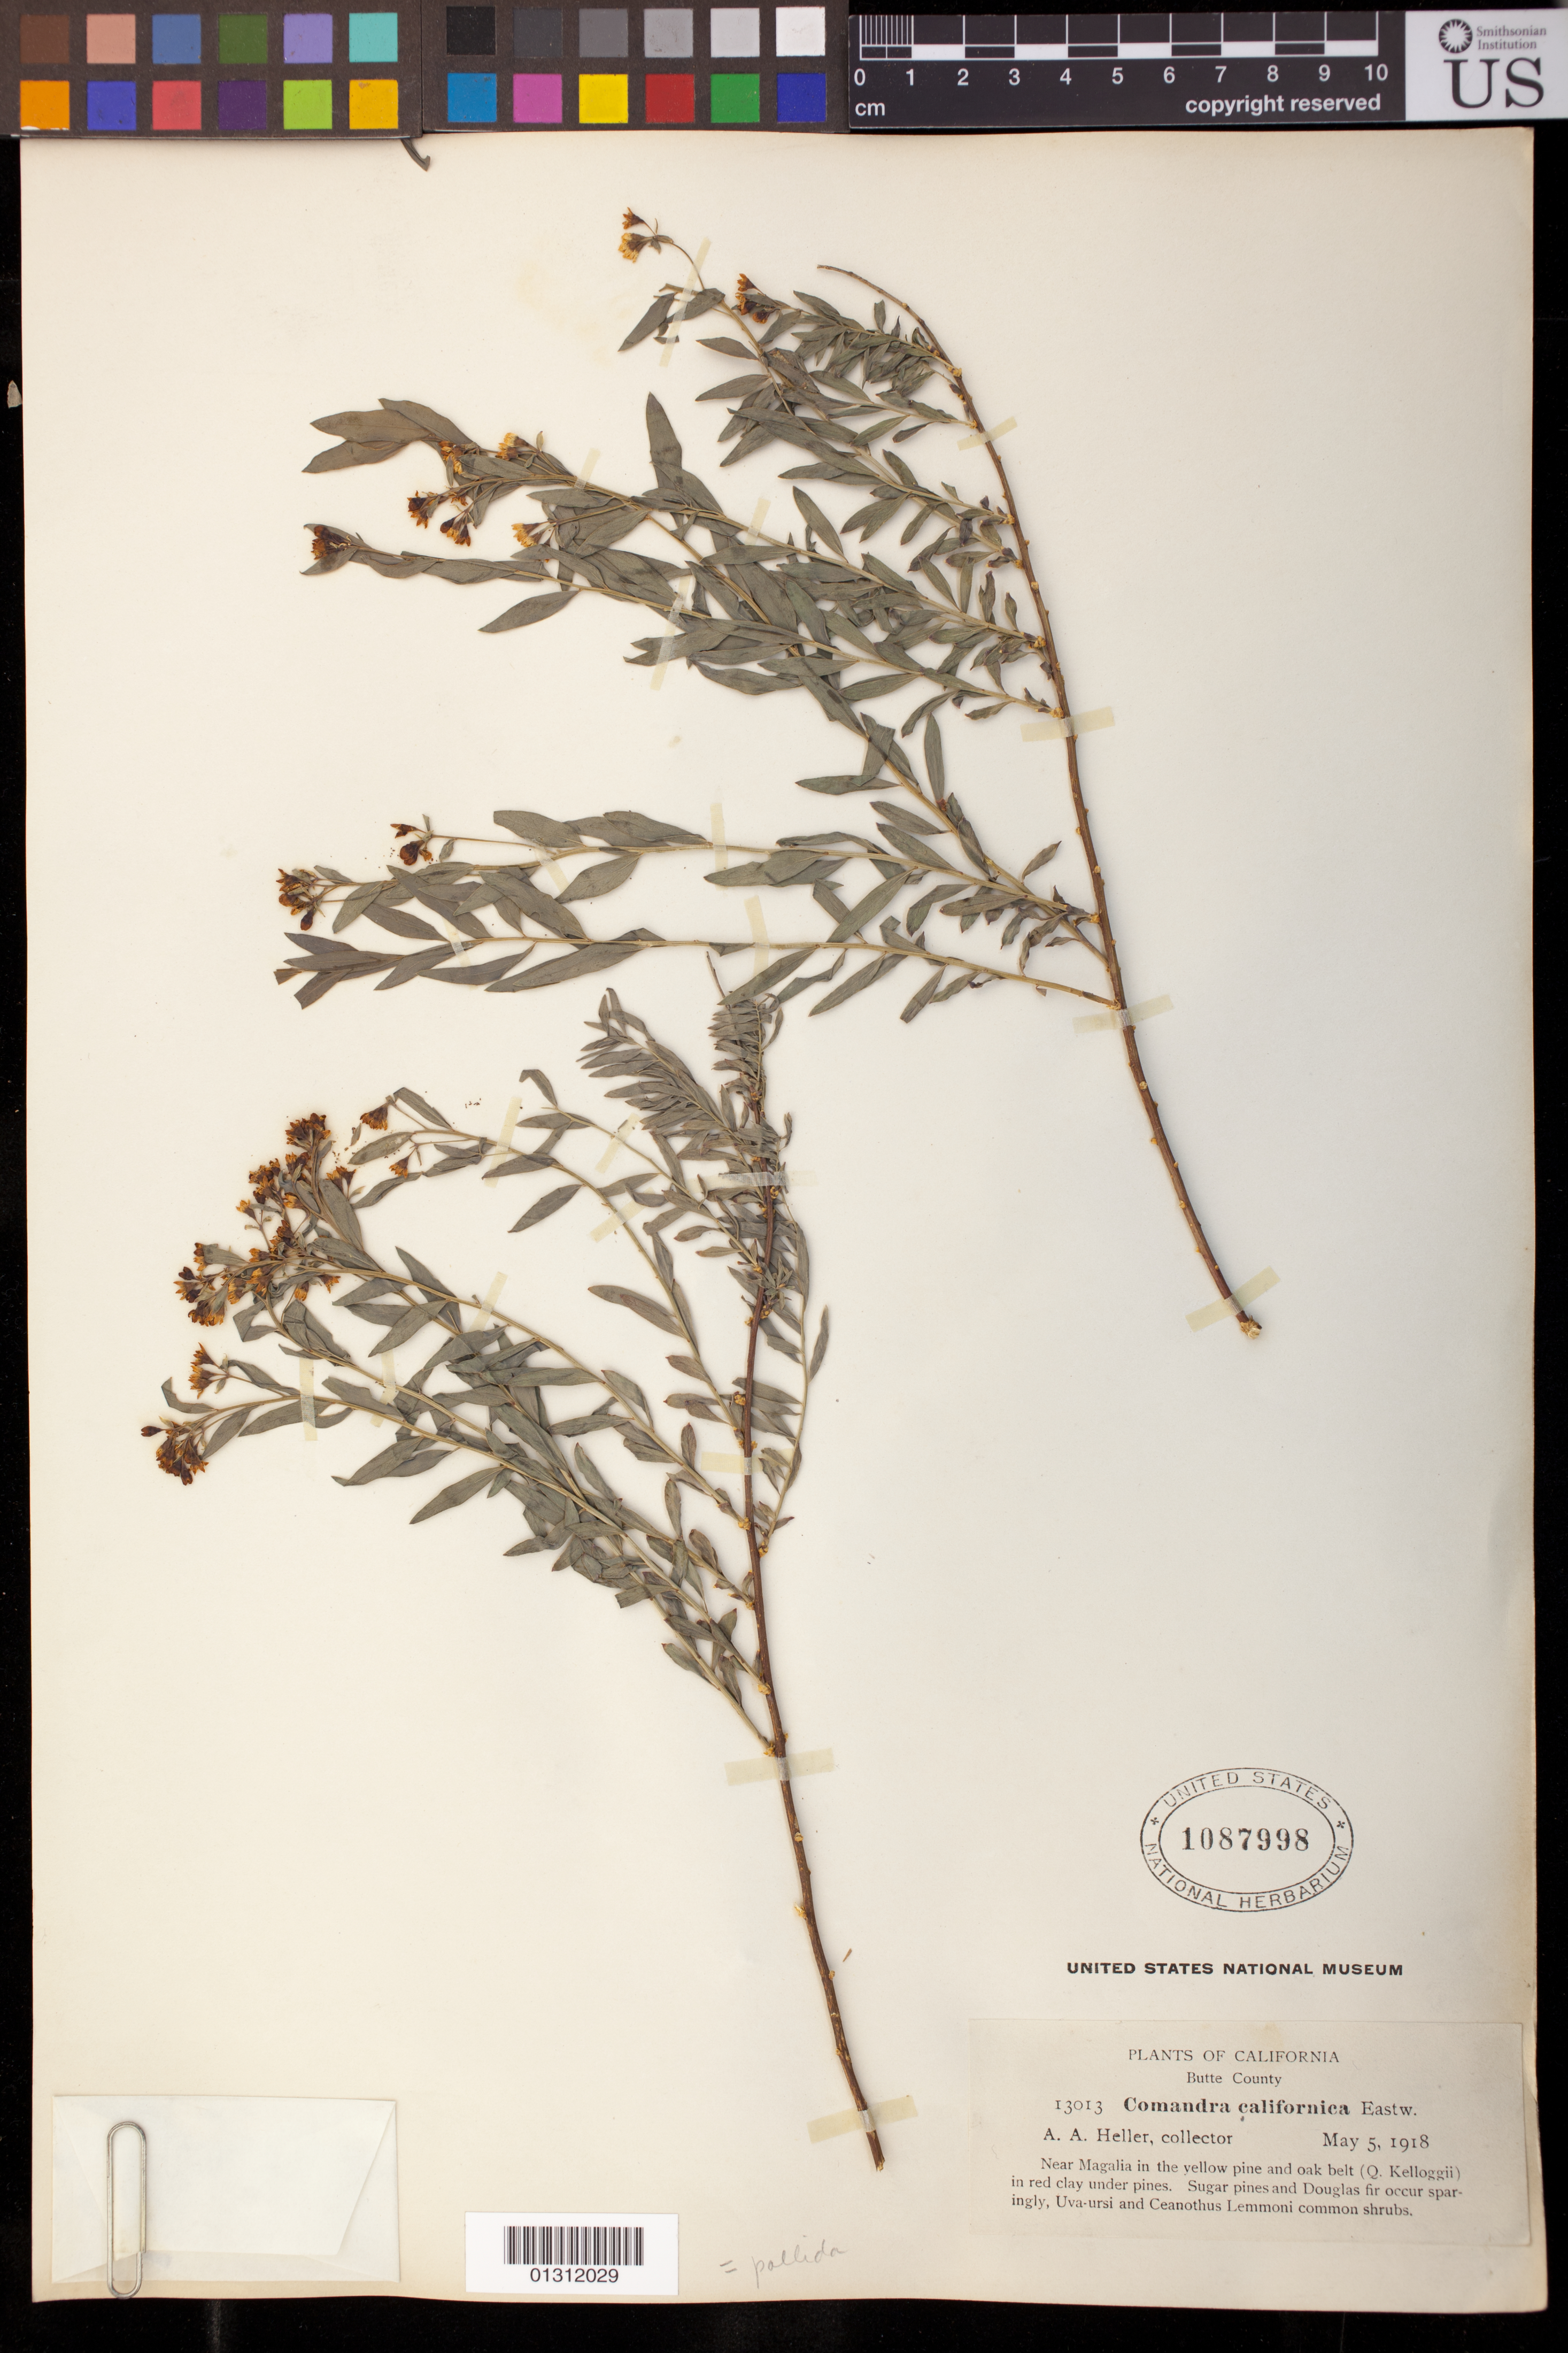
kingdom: Plantae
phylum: Tracheophyta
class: Magnoliopsida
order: Santalales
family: Comandraceae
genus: Comandra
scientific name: Comandra pallida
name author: A. DC.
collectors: A. A. Heller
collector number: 13013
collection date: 1918-05-05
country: United States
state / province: California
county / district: Butte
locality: Near Magalia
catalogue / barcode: US 1087998